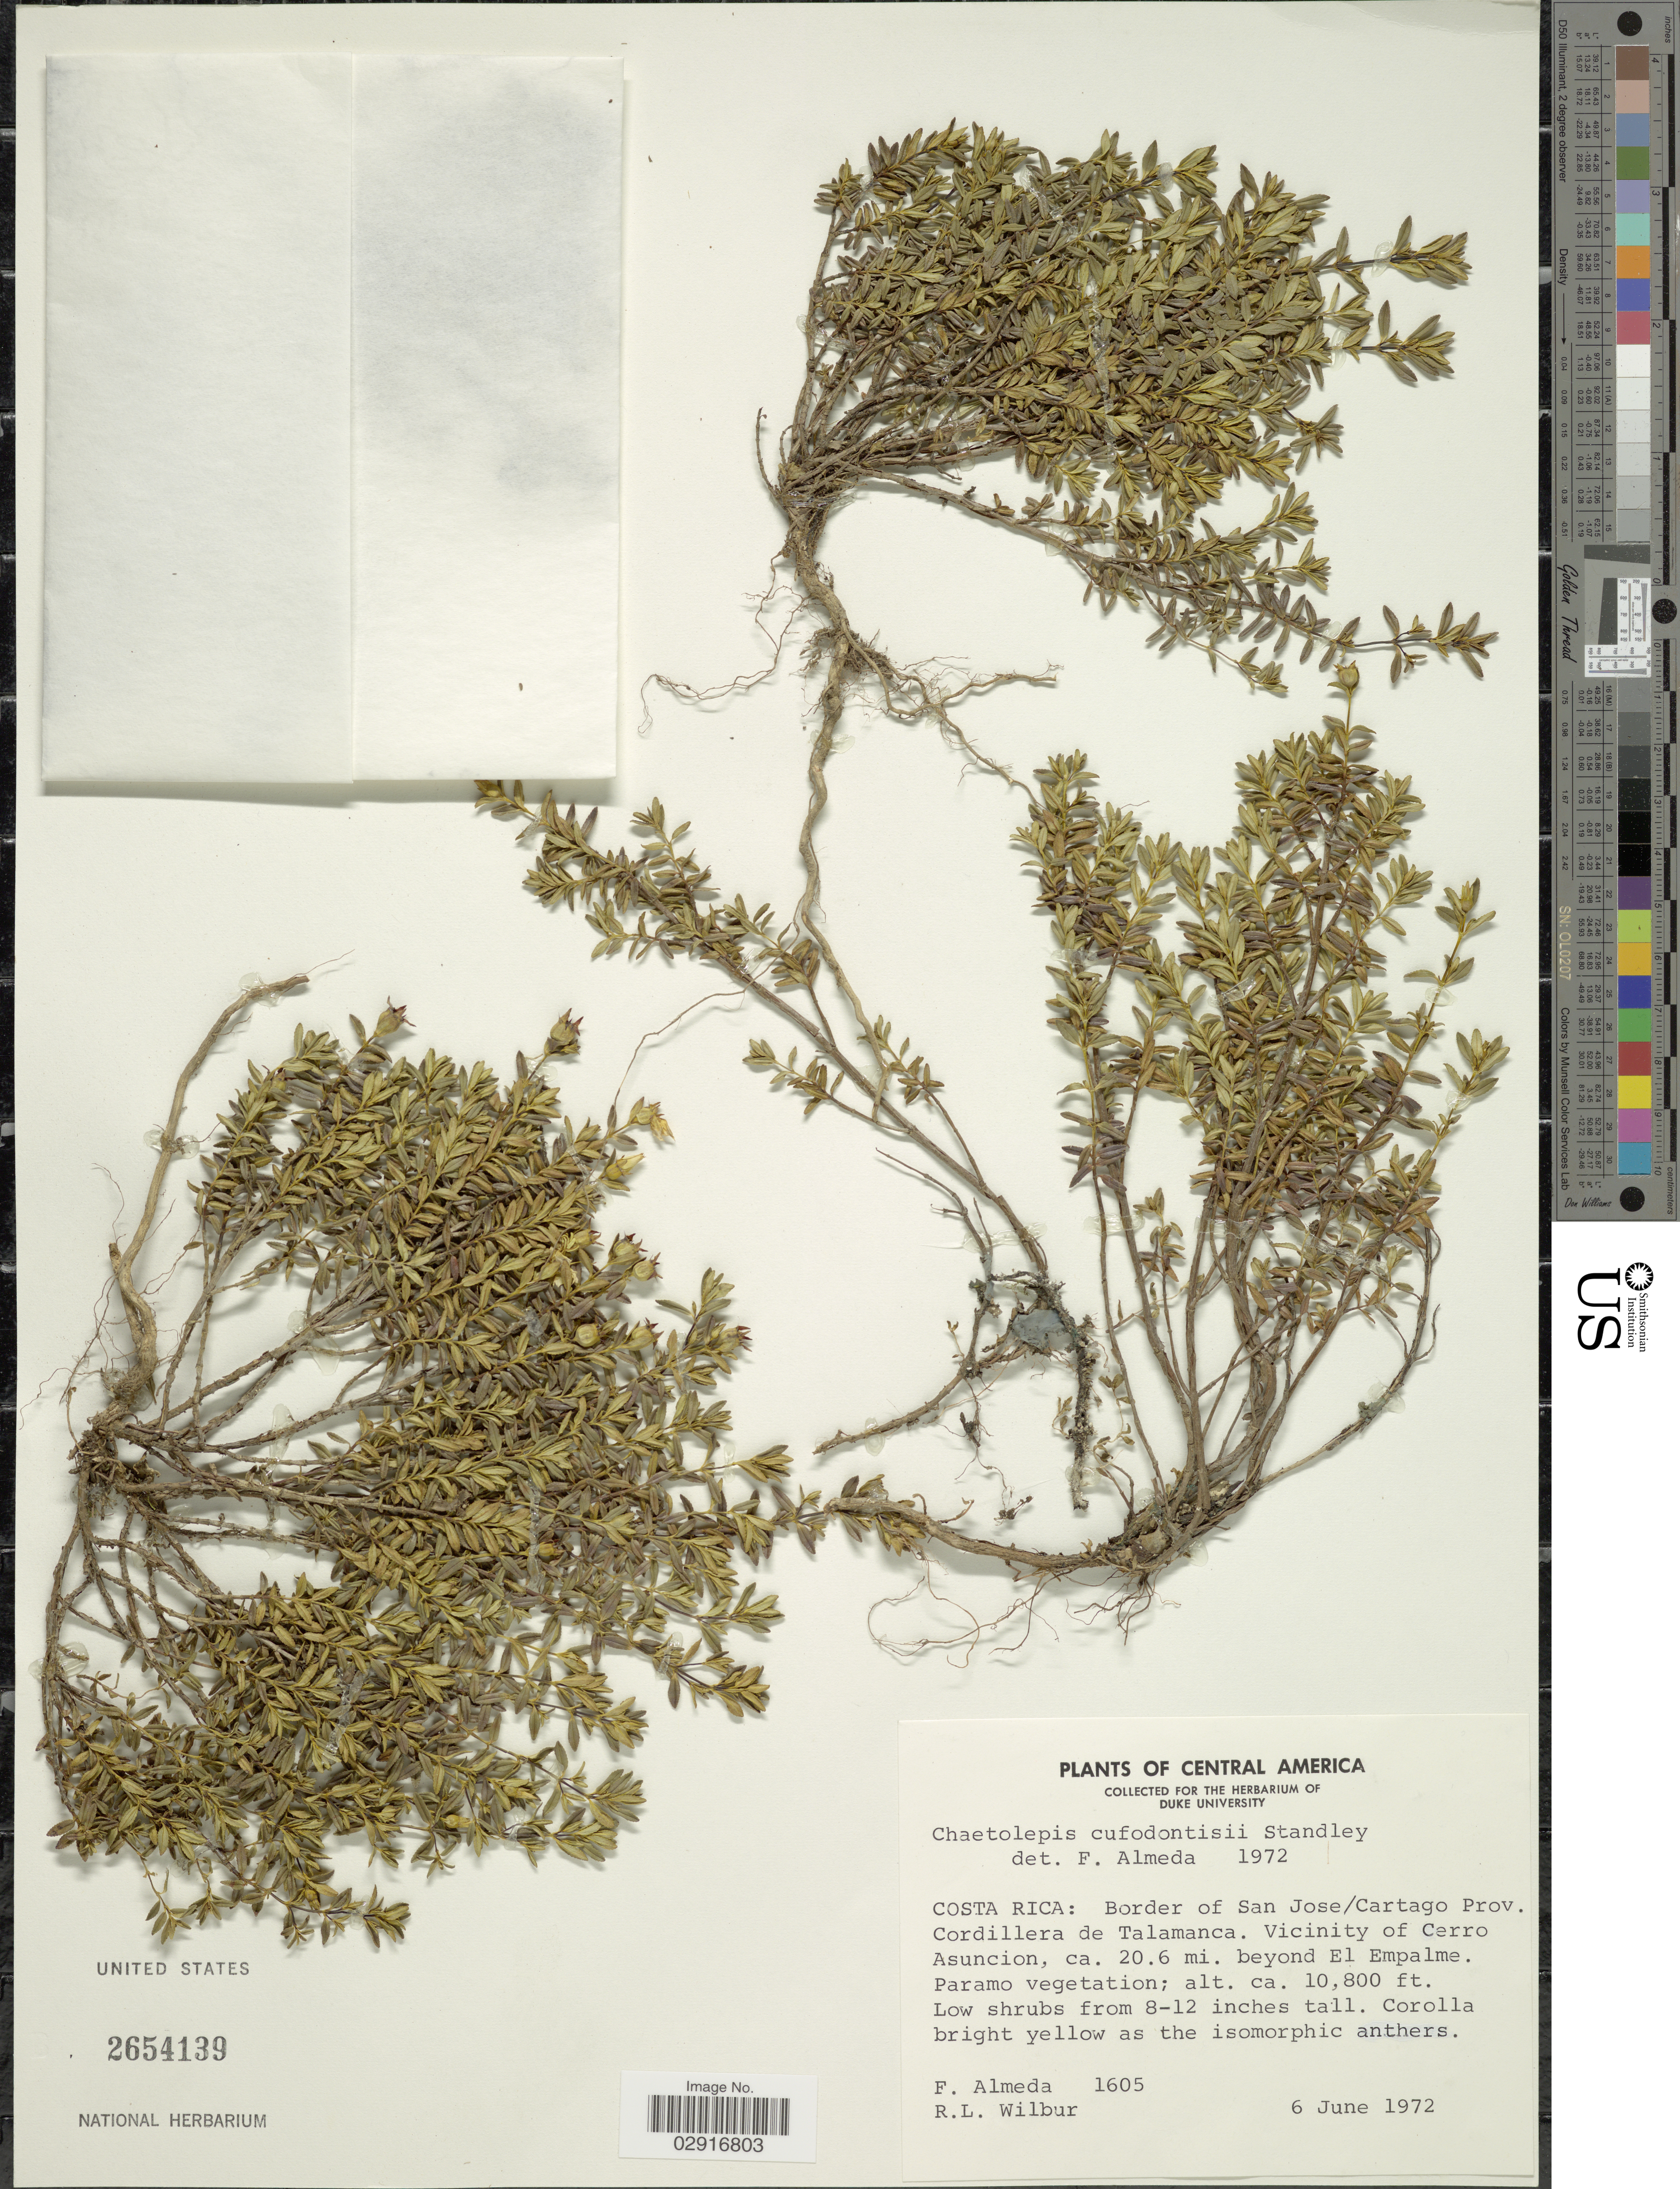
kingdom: Plantae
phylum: Tracheophyta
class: Magnoliopsida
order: Myrtales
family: Melastomataceae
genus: Chaetolepis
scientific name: Chaetolepis cufodontisii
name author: Standl.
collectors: F. Almeda & R. L. Wilbur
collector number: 1605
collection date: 1972-06-06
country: Costa Rica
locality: Border of San Jose/ Cartago Prov. Cordillera de Talamanca. Vicinity of Cerro Asuncion, ca. 20.6 mi. beyond El Empalme.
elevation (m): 3292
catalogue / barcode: US 2654139